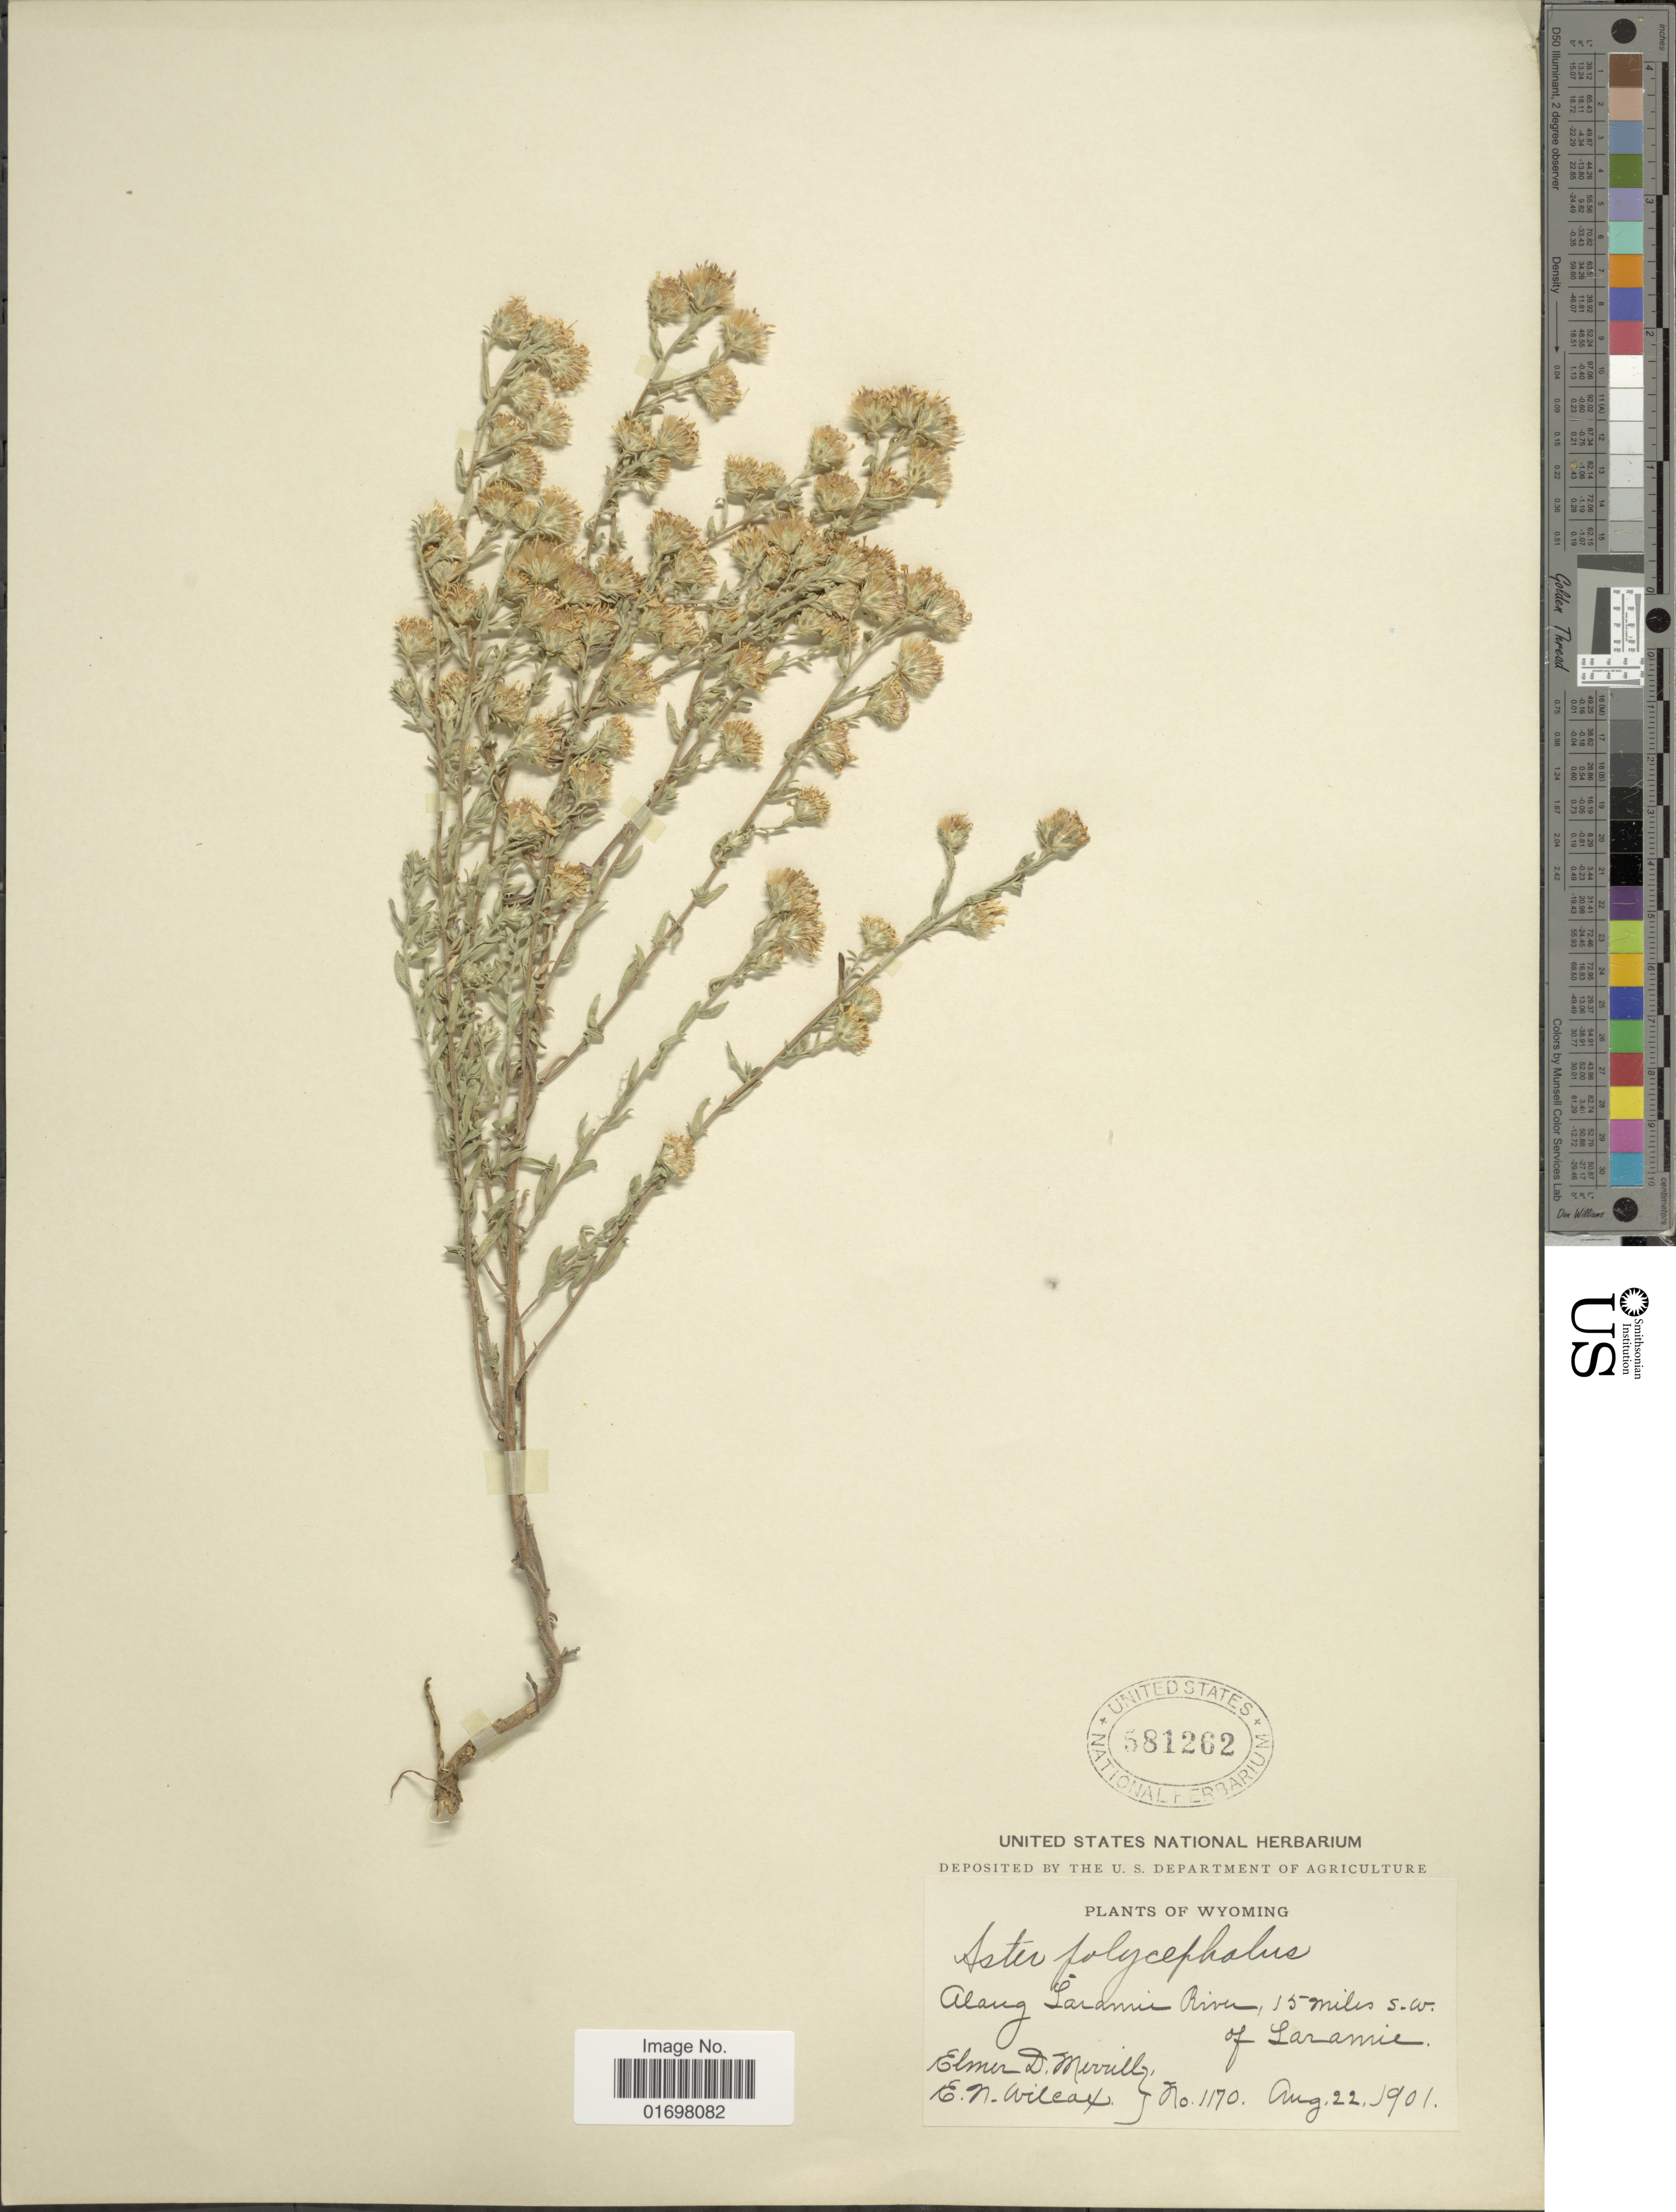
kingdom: Plantae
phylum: Tracheophyta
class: Magnoliopsida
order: Asterales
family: Asteraceae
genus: Symphyotrichum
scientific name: Symphyotrichum falcatum var. commutatum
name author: (Torr. & A. Gray) G.L. Nesom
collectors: E. D. Merrill & E. Wilcox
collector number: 1170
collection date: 1901-08-22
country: United States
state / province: Wyoming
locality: Along Laramie River, 15 miles s.w. of Laramie.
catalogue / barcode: US 581262